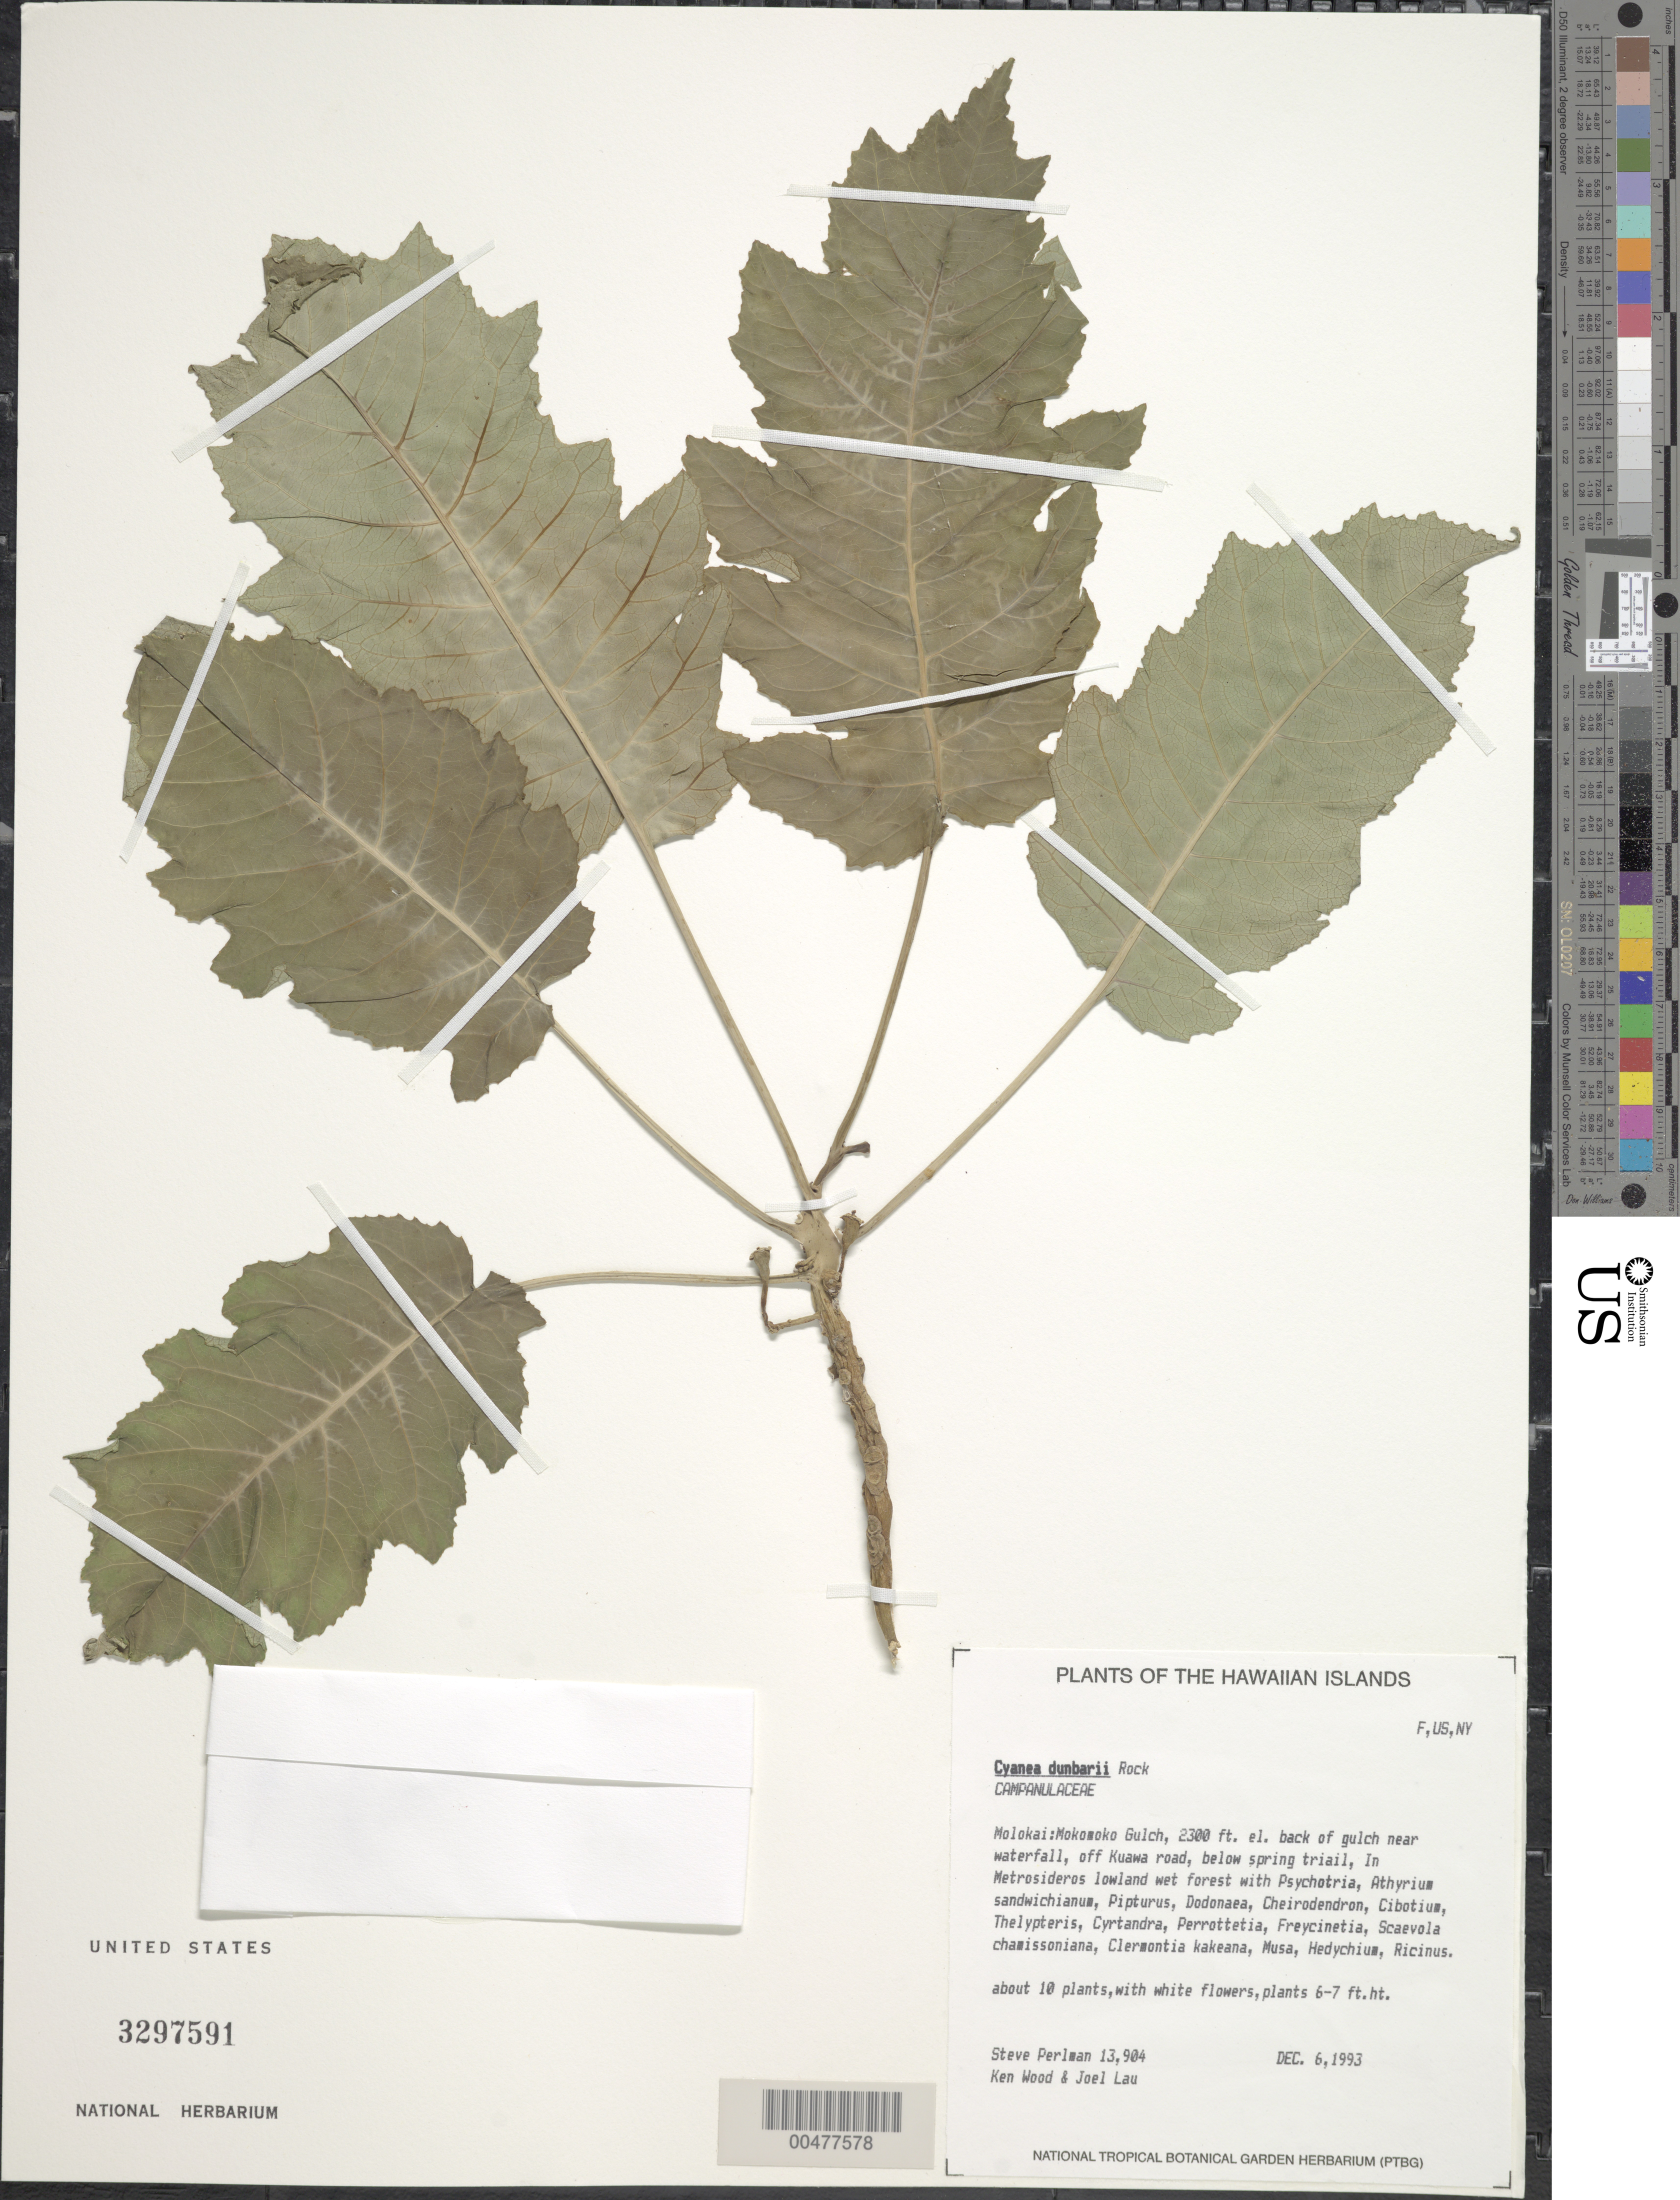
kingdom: Plantae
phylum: Tracheophyta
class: Magnoliopsida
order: Asterales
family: Campanulaceae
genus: Cyanea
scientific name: Cyanea dunbariae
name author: Rock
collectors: S. P. Perlman, K. Wood & J. Lau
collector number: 13904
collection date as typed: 6 Dec 1993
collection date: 1993-12-06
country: United States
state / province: Hawaii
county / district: Maui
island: Moloka'i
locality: Mokomoko Gulch, off Kuawa Rd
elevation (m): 701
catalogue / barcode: US 3297591